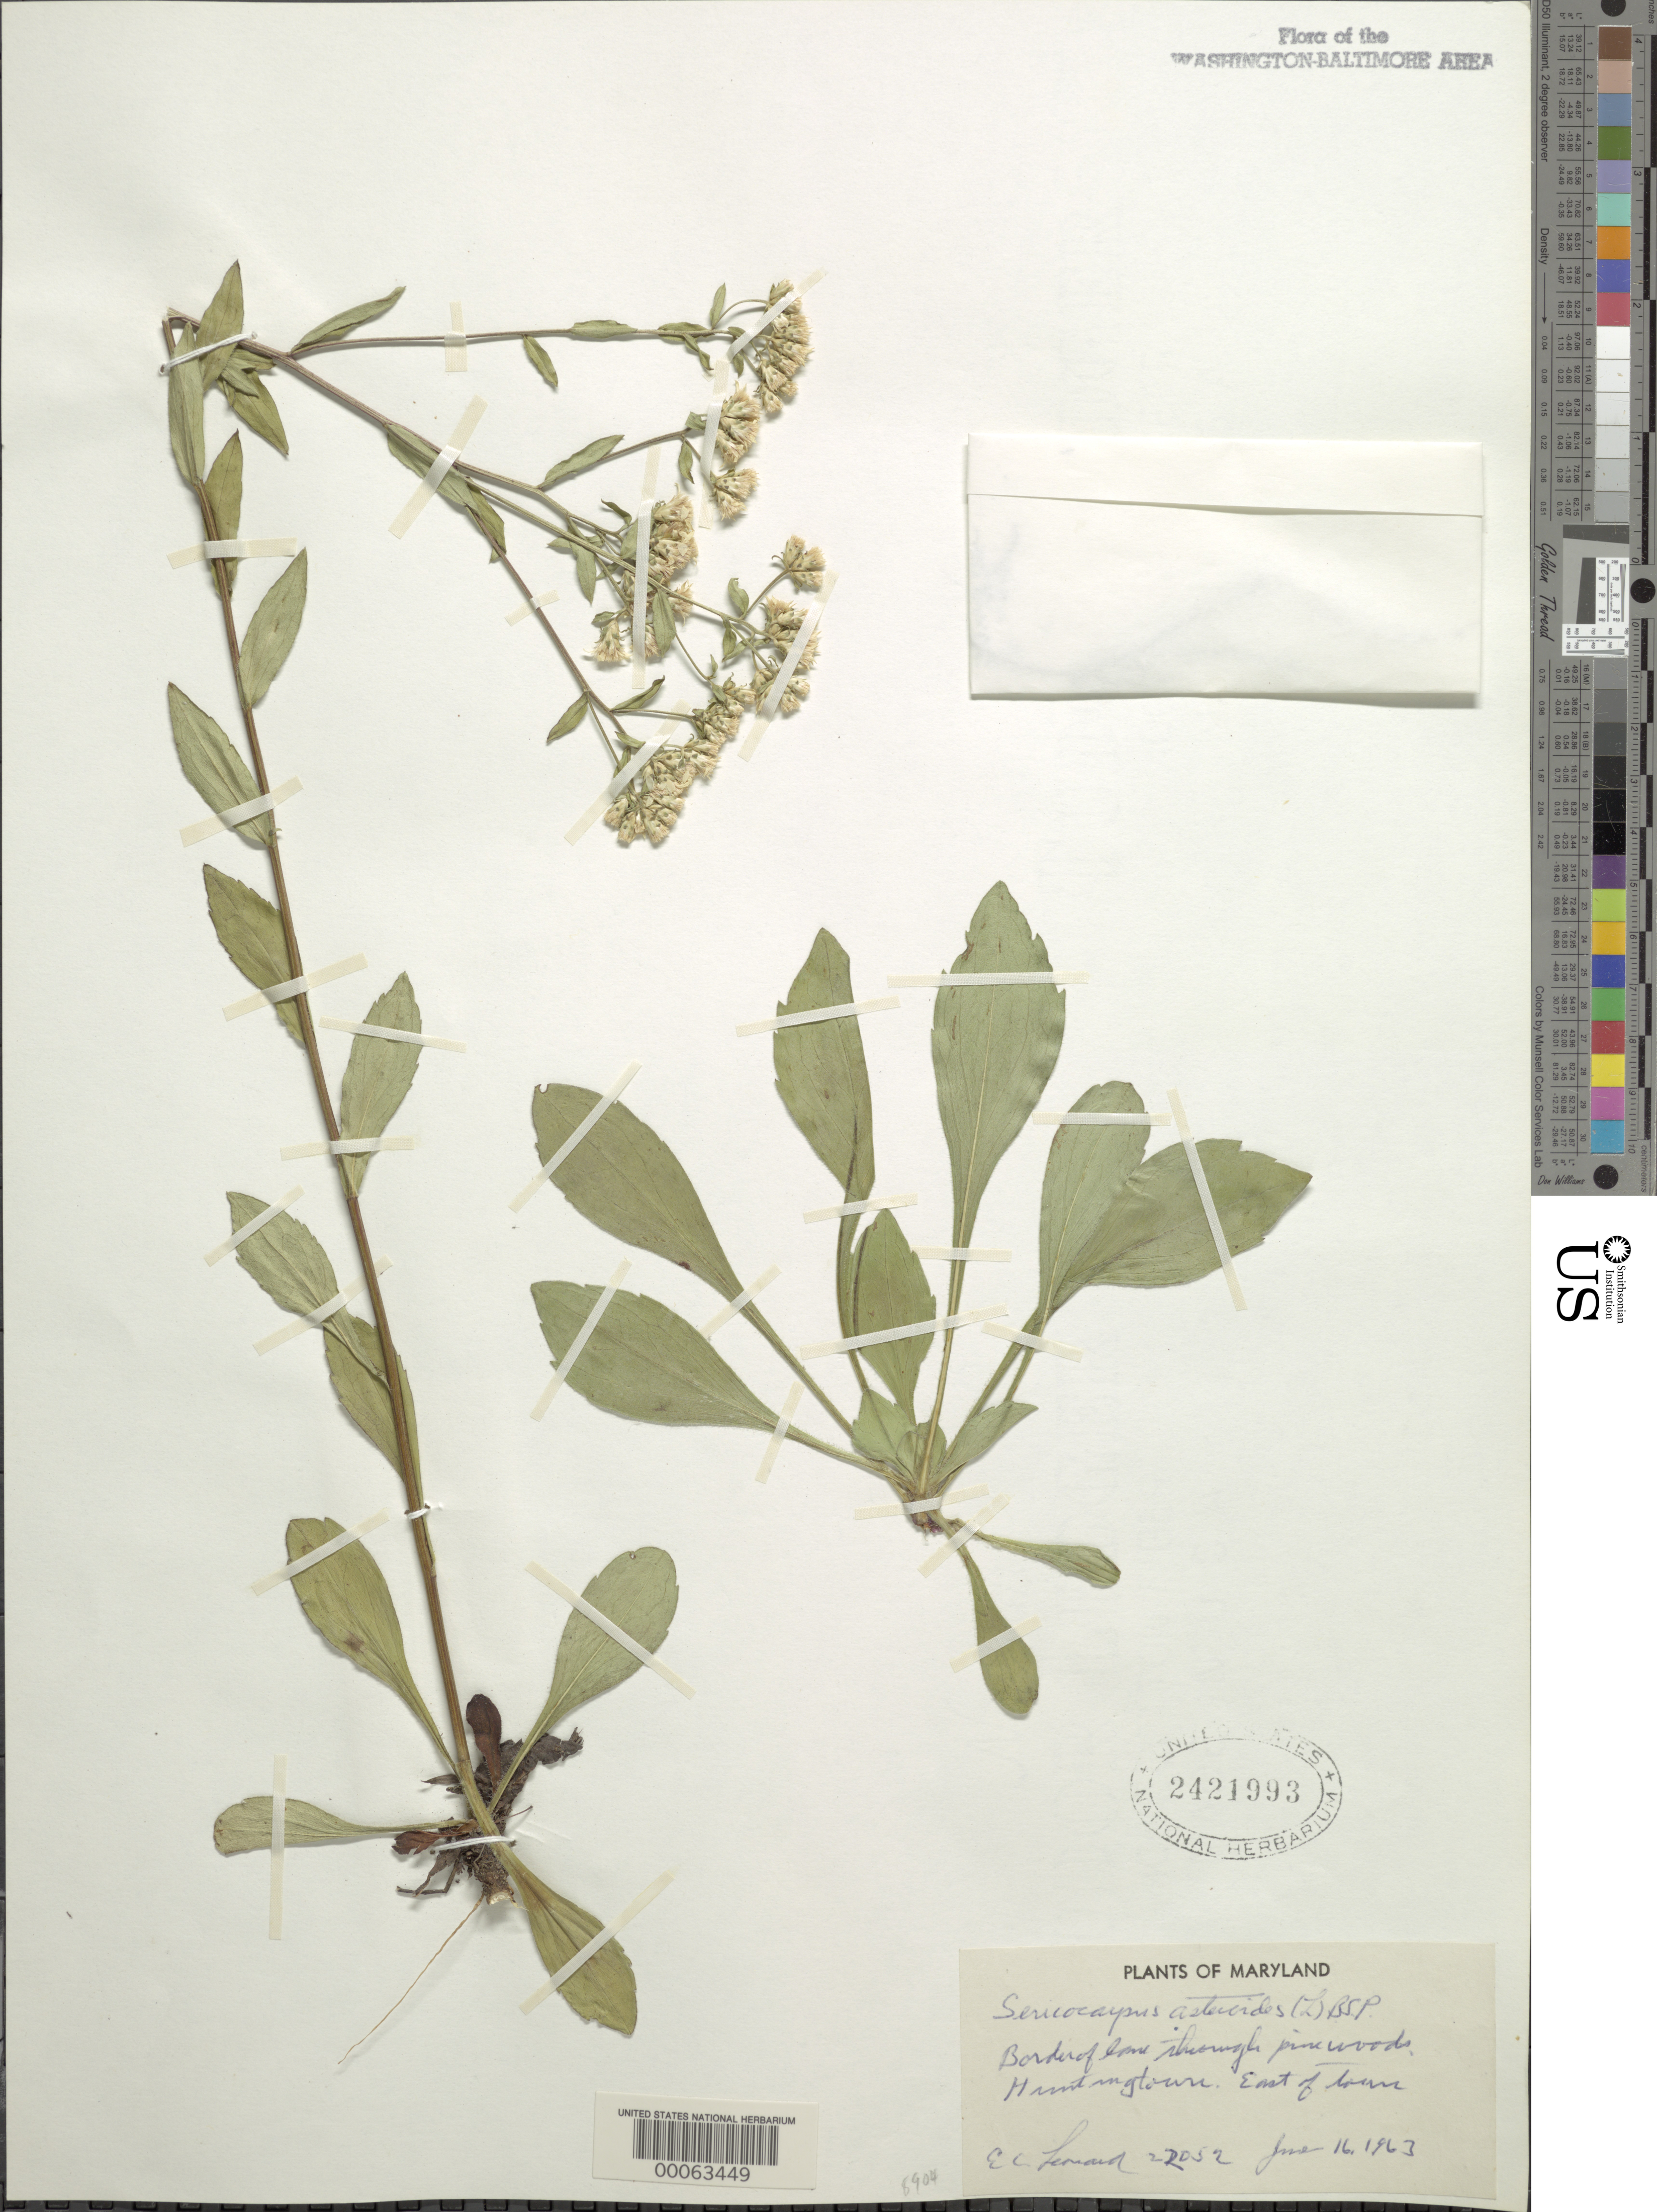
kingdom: Plantae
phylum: Tracheophyta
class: Magnoliopsida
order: Asterales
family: Asteraceae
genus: Sericocarpus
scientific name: Sericocarpus asteroides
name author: (L.) Britton, Stearns & Poggenb.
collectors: E. C. Leonard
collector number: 22052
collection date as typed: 16 Jun 1963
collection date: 1963-06-16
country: United States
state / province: Maryland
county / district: Calvert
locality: Huntingtown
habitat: Lane through pine woods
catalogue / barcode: US 2421993